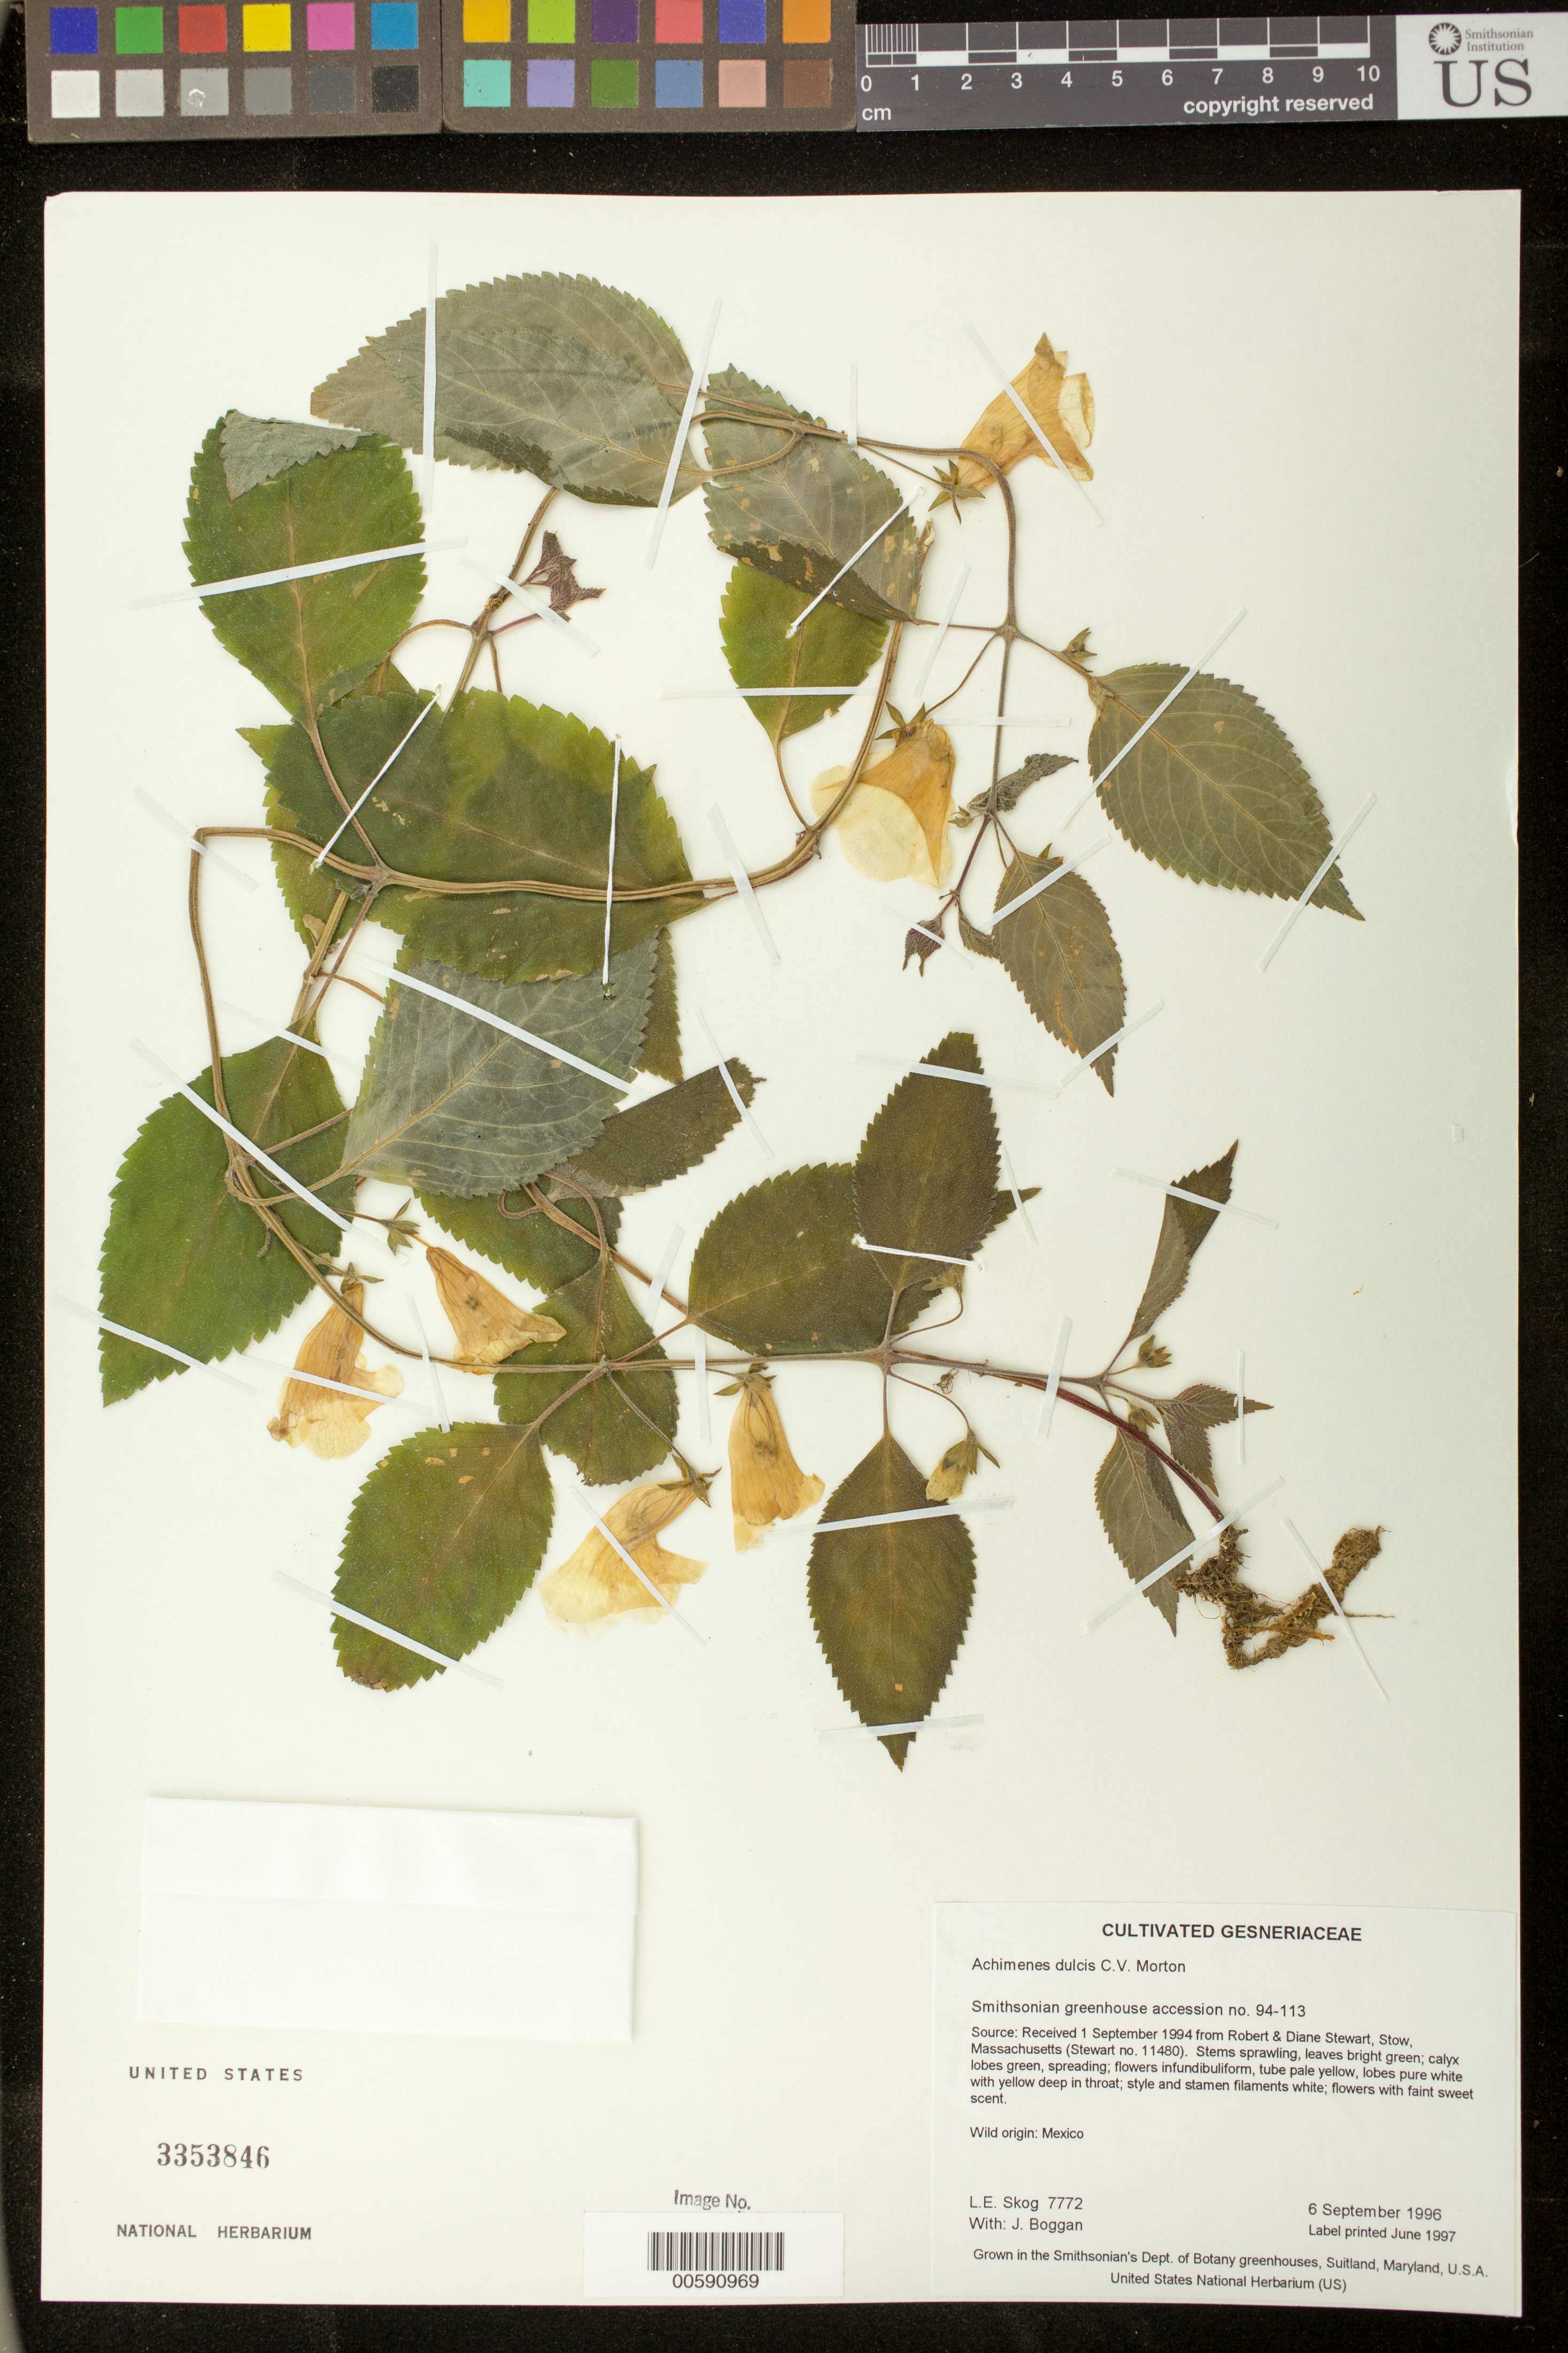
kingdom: Plantae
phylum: Tracheophyta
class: Magnoliopsida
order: Lamiales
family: Gesneriaceae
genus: Achimenes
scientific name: Achimenes dulcis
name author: C.V. Morton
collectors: L. E. Skog & J. K. Boggan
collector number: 7772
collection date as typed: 06 Sep 1996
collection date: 1996-09-06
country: Mexico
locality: Grown in the Smithsonian's Dept. of Botany greenhouses, Suitland, Maryland, U.S.A.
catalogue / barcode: US 3353846